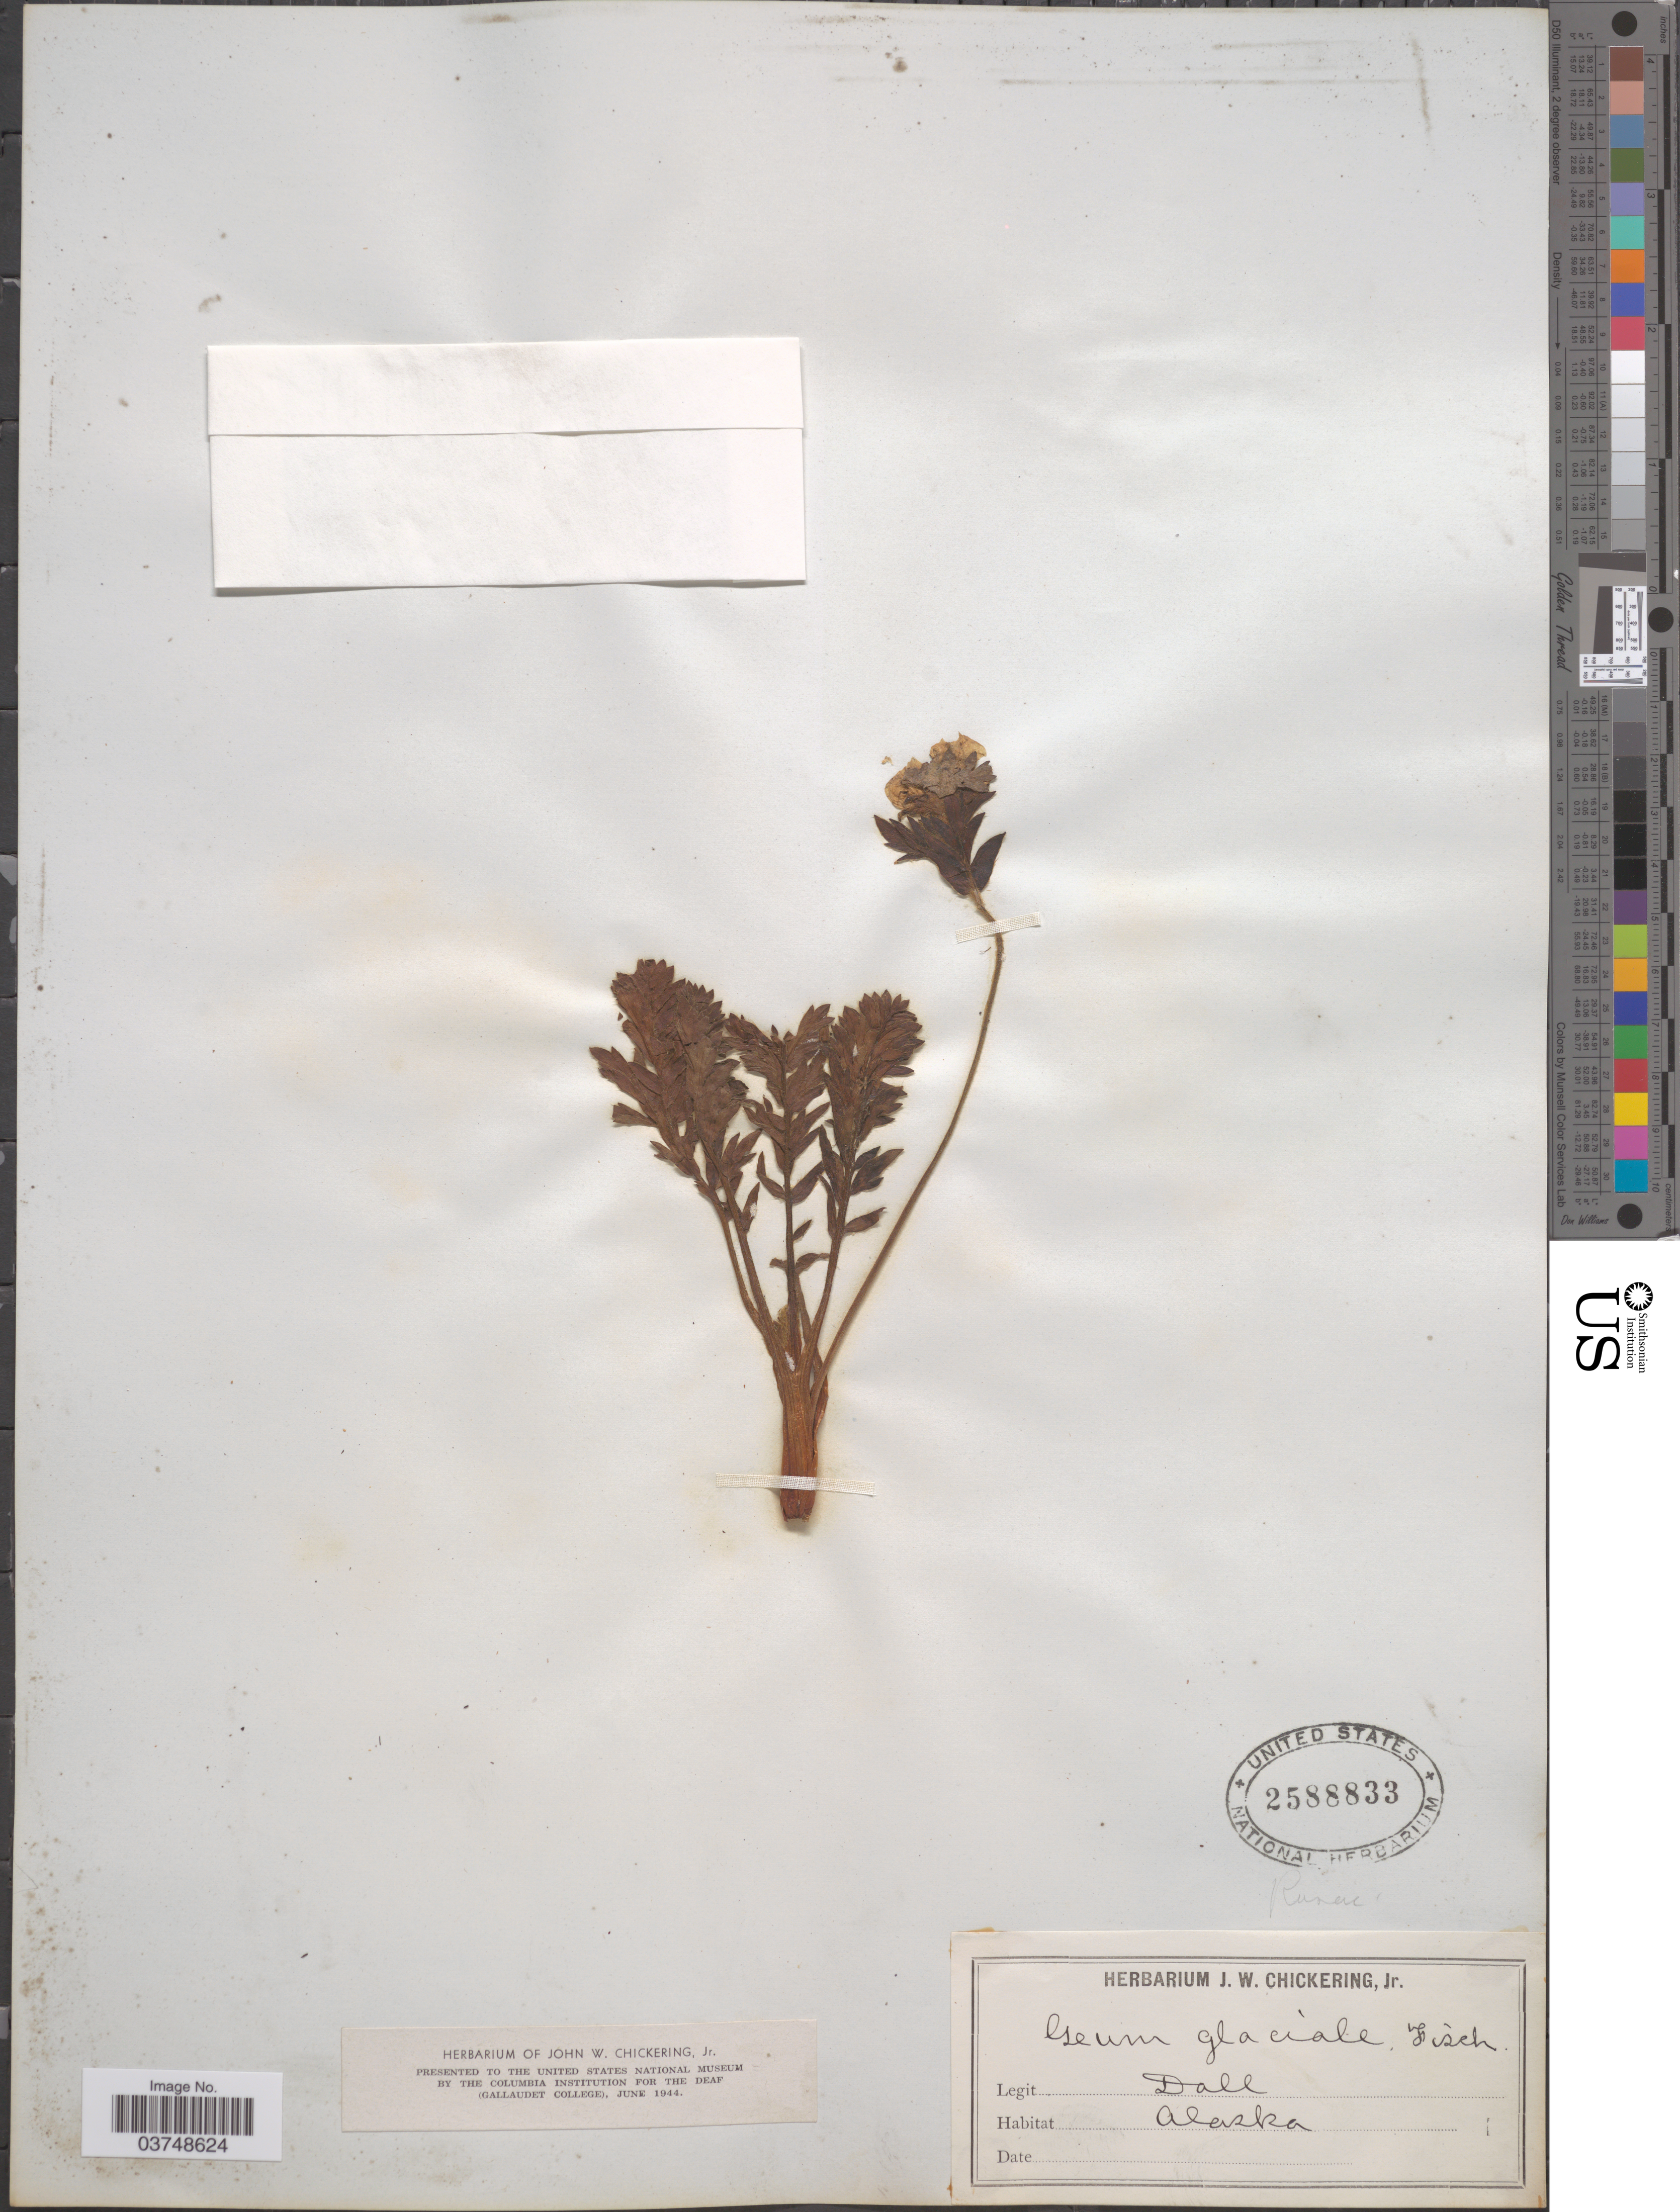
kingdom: Plantae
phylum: Tracheophyta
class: Magnoliopsida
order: Rosales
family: Rosaceae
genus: Geum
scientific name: Geum glaciale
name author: Adams ex Fisch.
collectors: -. Dall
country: United States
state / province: Alaska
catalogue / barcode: US 2588833